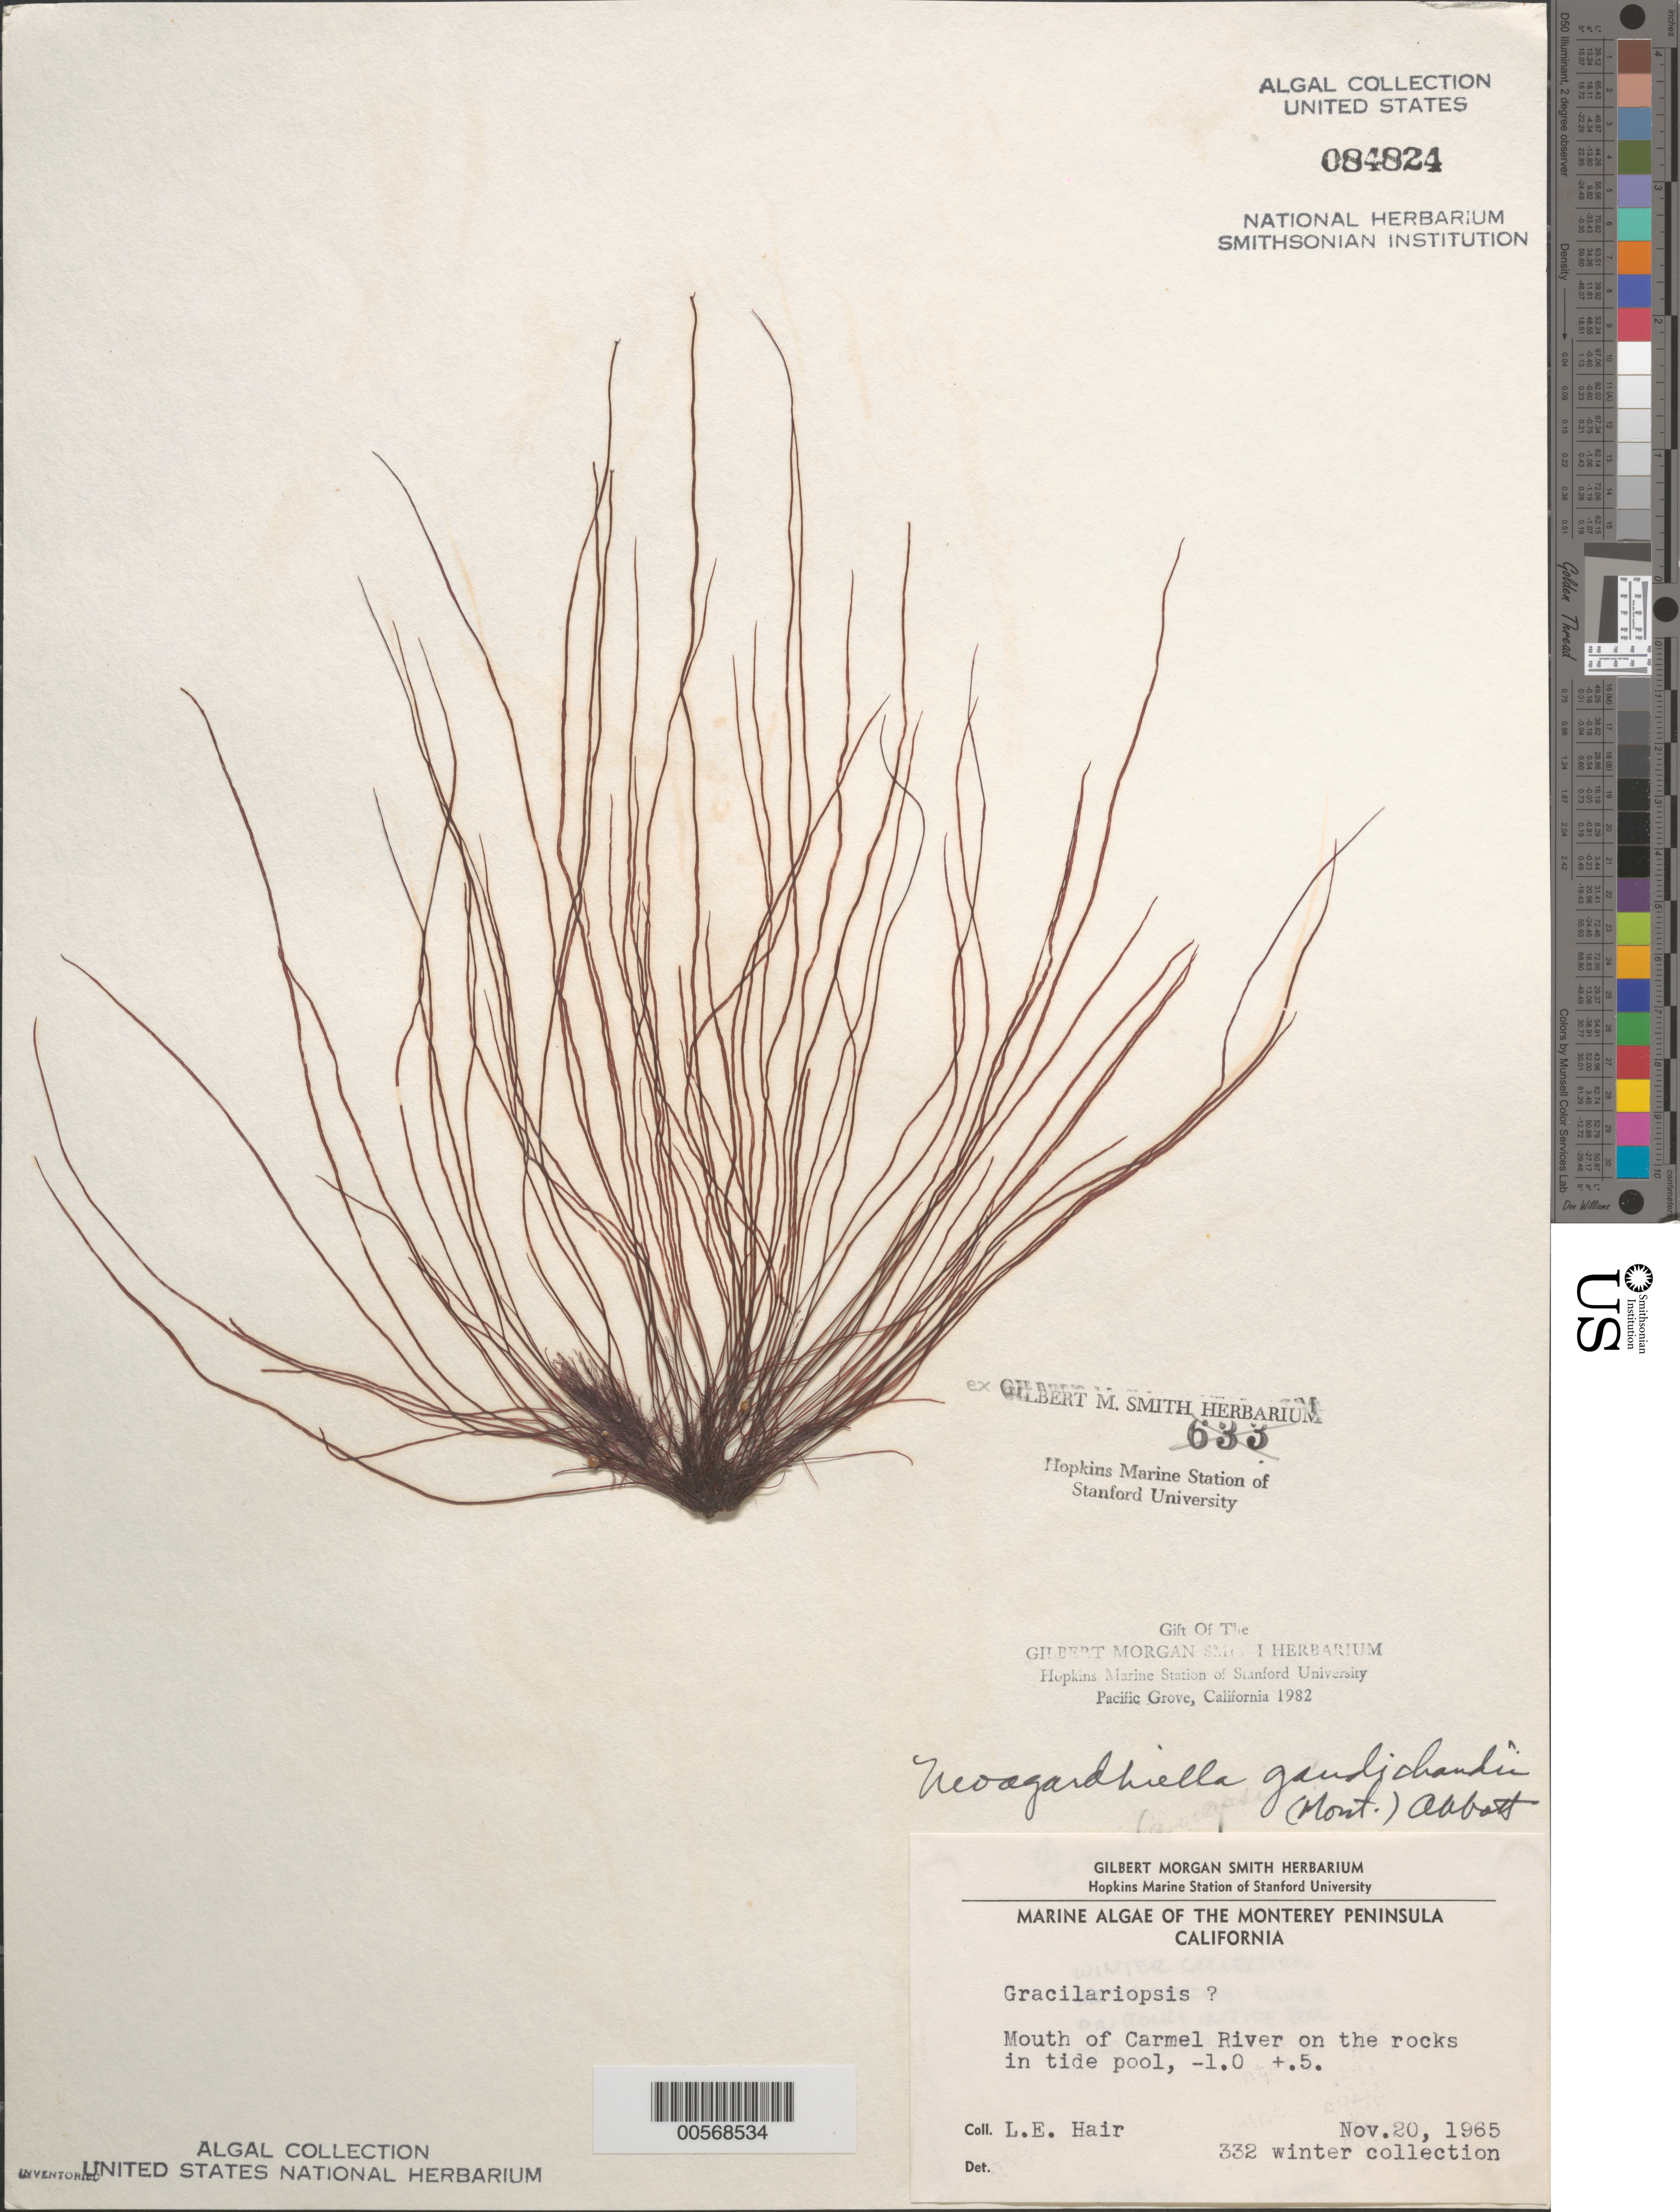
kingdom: Plantae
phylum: Rhodophyta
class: Florideophyceae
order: Gigartinales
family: Solieriaceae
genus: Sarcodiotheca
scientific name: Sarcodiotheca gaudichaudii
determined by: Algae name updating Project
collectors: L. Hair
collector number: Leh 332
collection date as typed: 20 Nov 1965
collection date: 1965-11-20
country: United States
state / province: California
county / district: Monterey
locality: Carmel River mouth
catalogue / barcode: US 84824